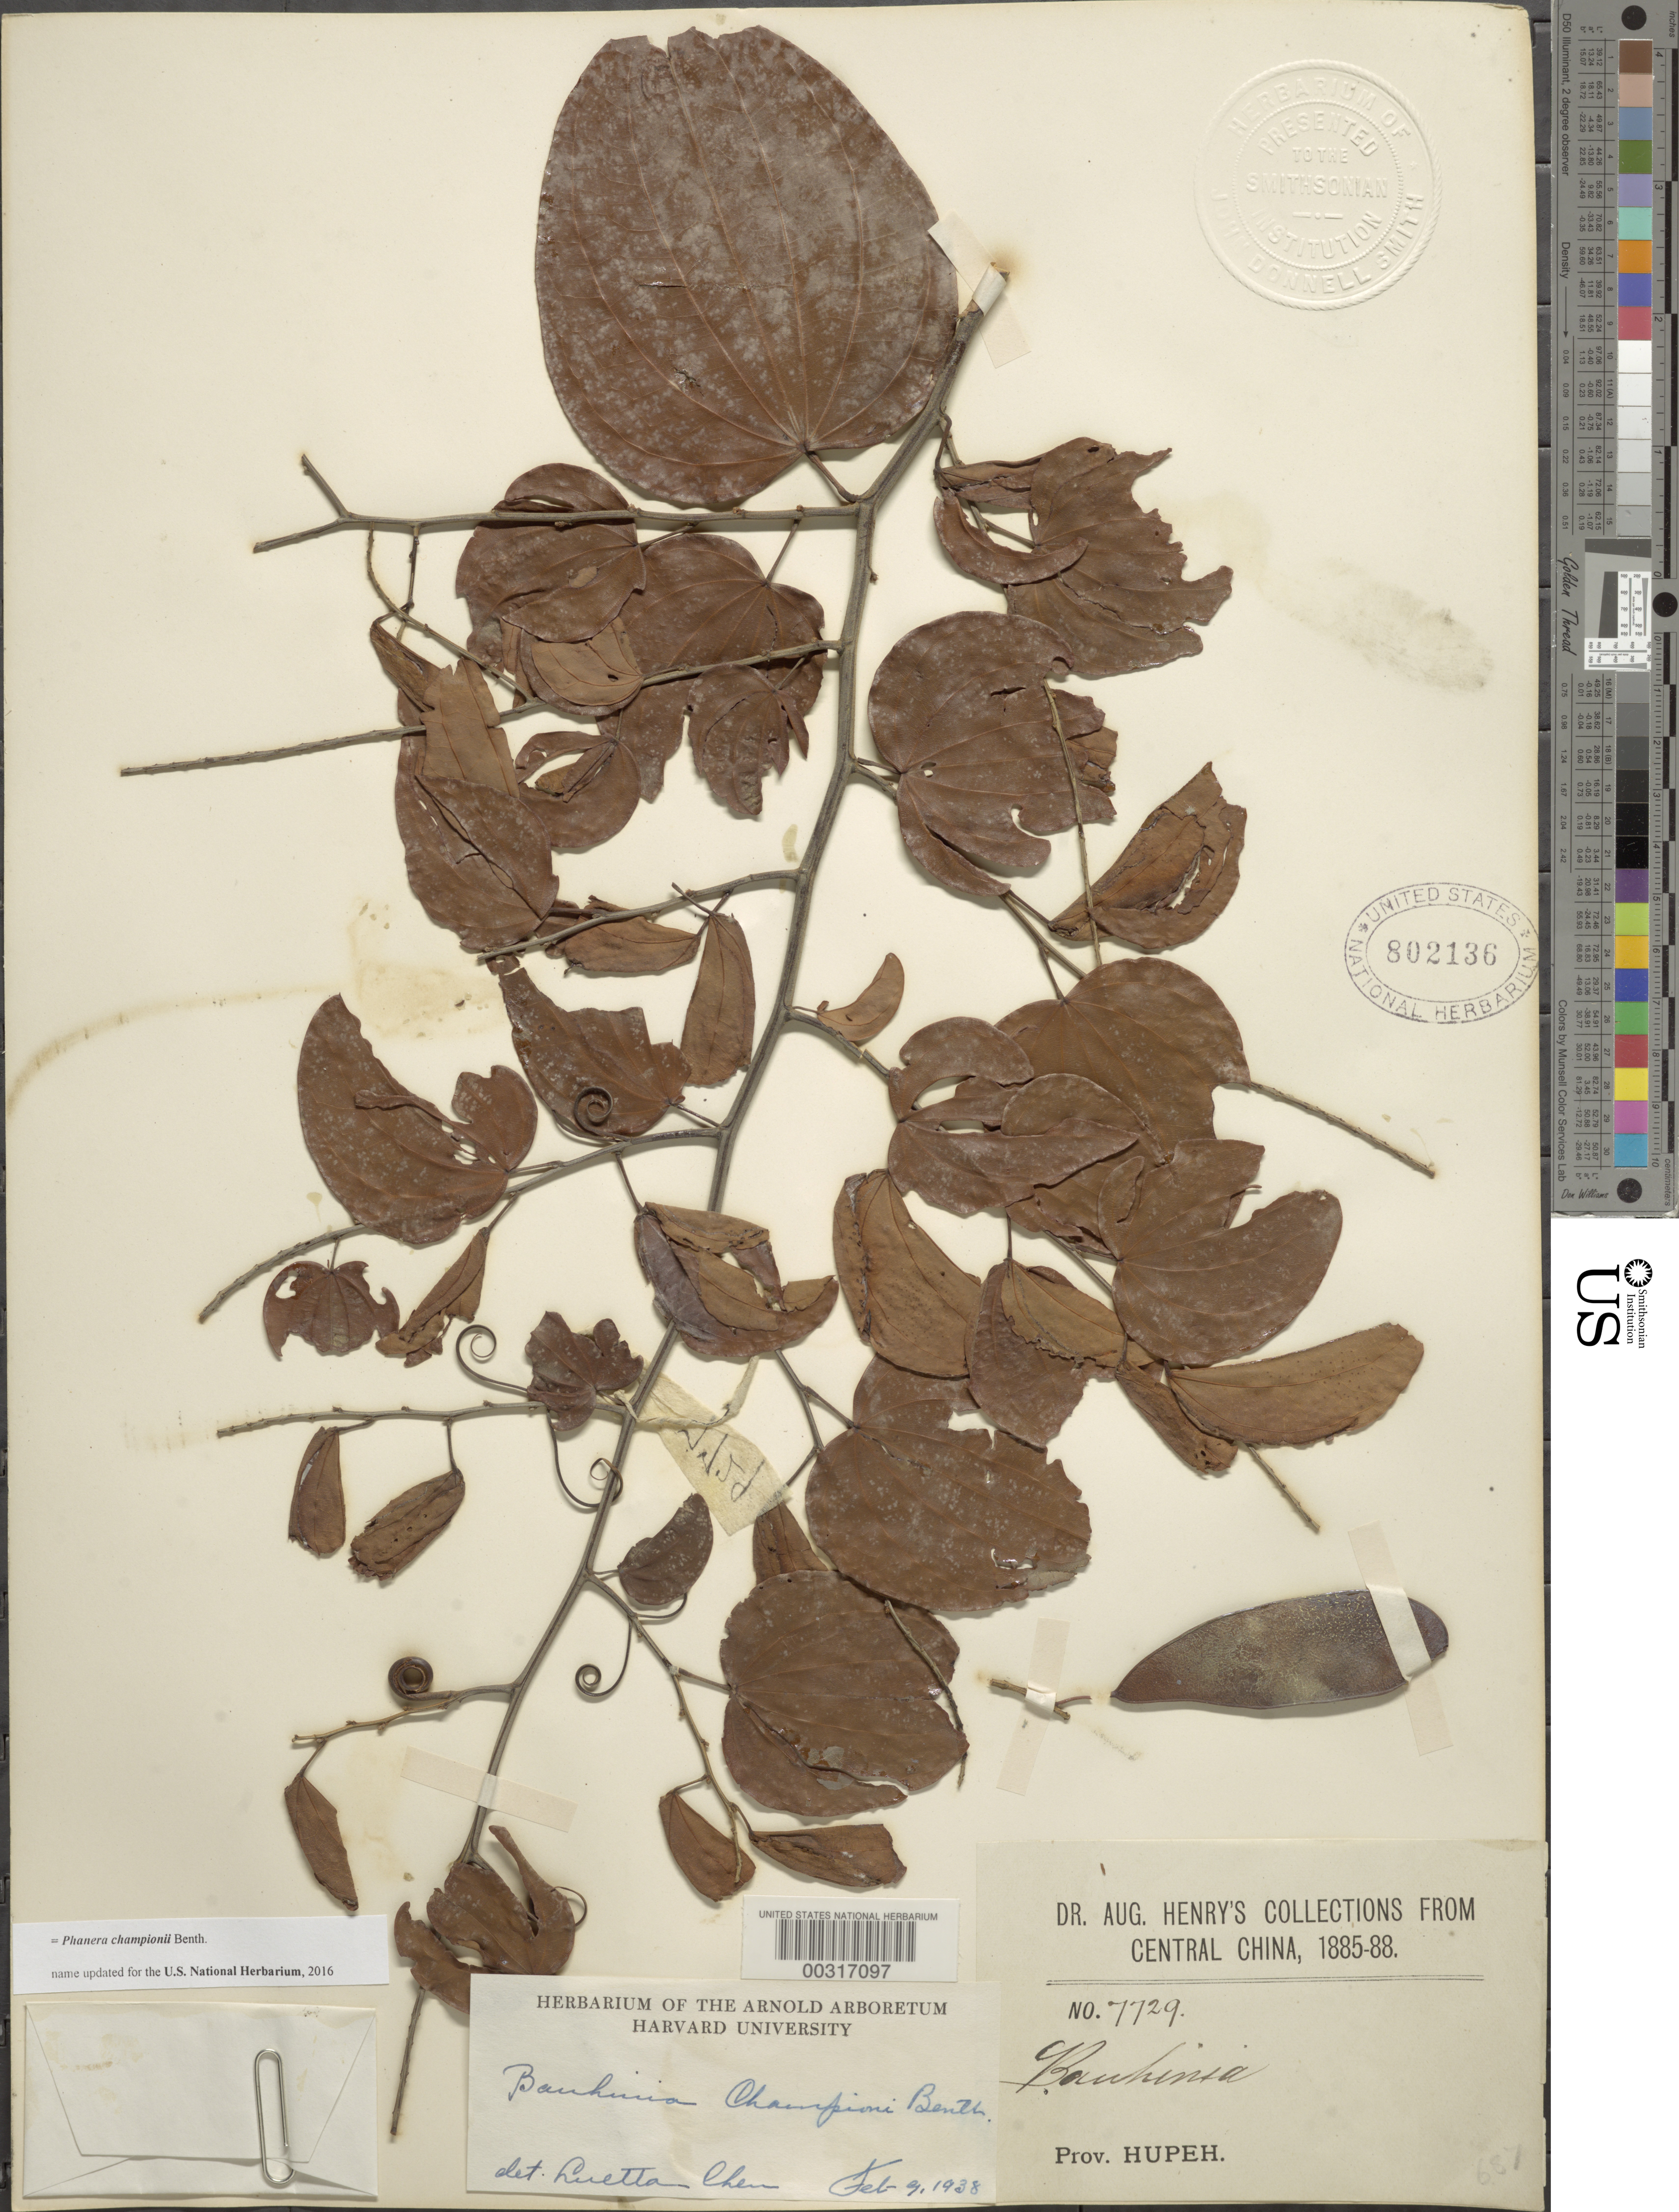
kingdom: Plantae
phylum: Tracheophyta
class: Magnoliopsida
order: Fabales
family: Fabaceae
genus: Phanera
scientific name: Phanera championii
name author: Benth.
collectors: A. Henry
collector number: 7729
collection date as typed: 1885 to -- -- 1888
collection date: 1885/1888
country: China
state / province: Hubei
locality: Prov. Hupeh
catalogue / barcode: US 802136